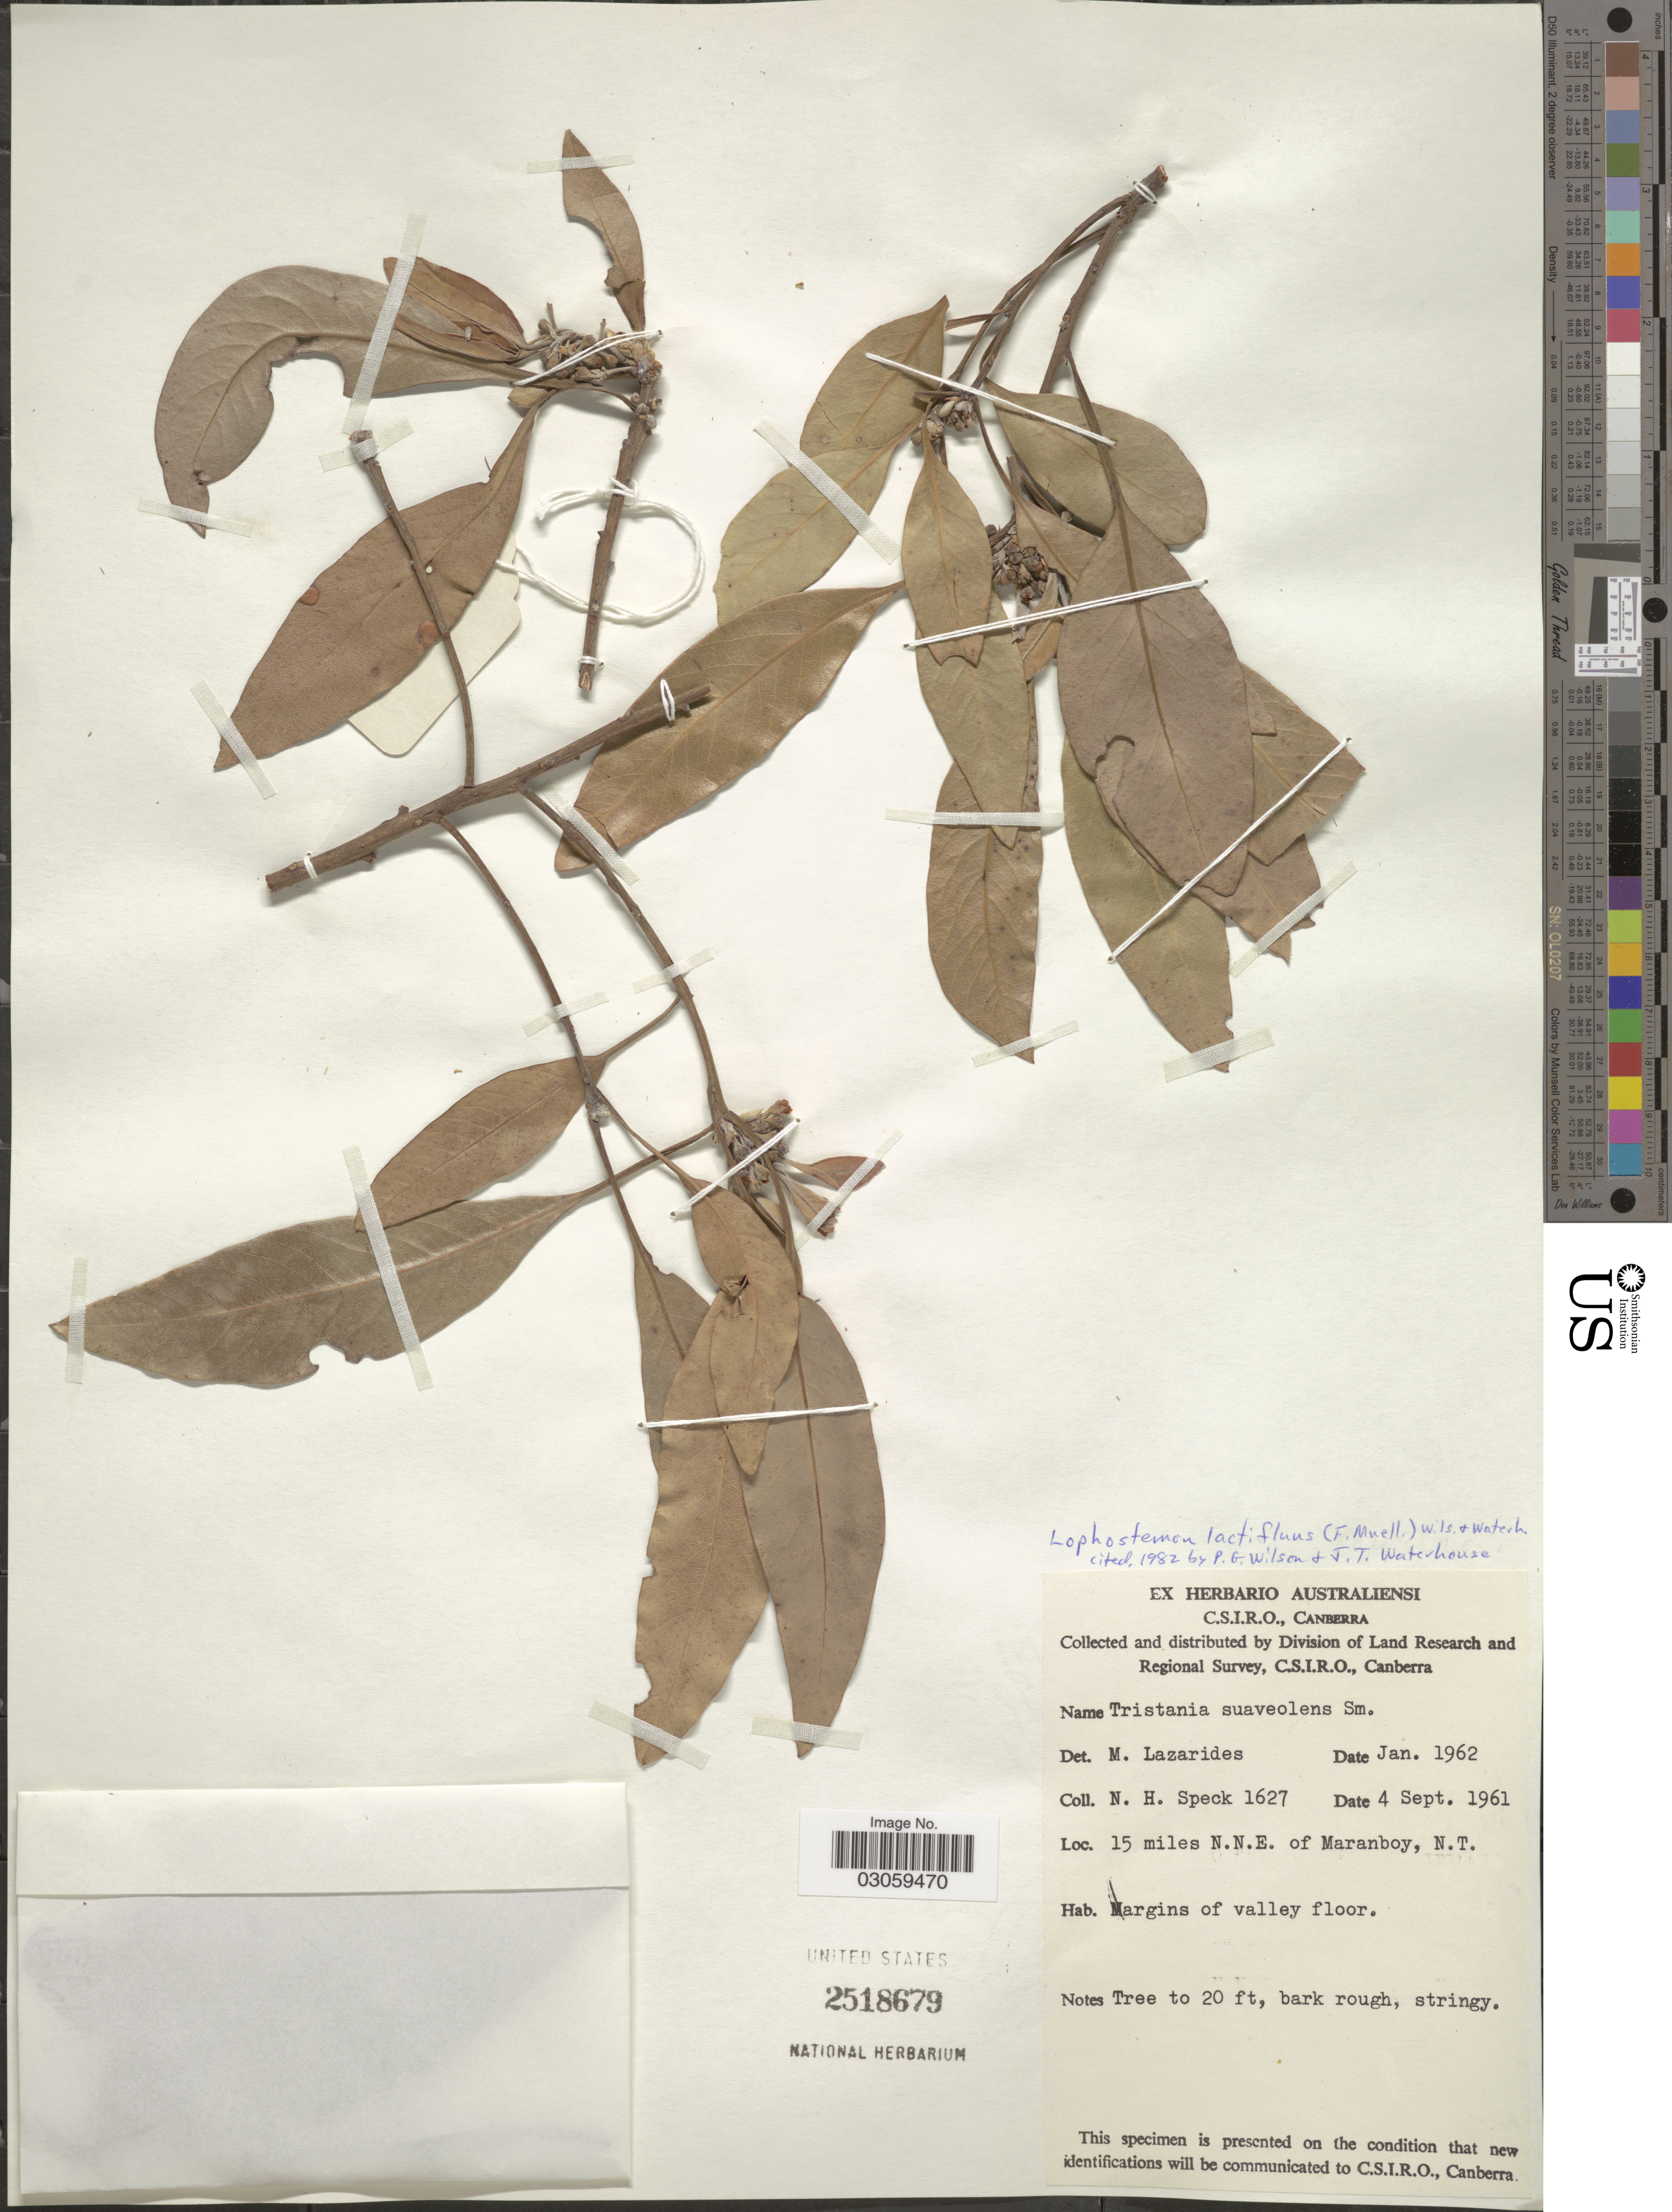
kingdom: Plantae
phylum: Tracheophyta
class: Magnoliopsida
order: Myrtales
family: Myrtaceae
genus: Lophostemon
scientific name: Lophostemon lactifluus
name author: (F. Muell.) P.G. Wilson & J. T. Waterh.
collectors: N. Speck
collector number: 1627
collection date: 1961-09-04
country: Australia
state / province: Northern Territory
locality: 15 miles N.N.E. of Maranboy, N.T.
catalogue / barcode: US 2518679